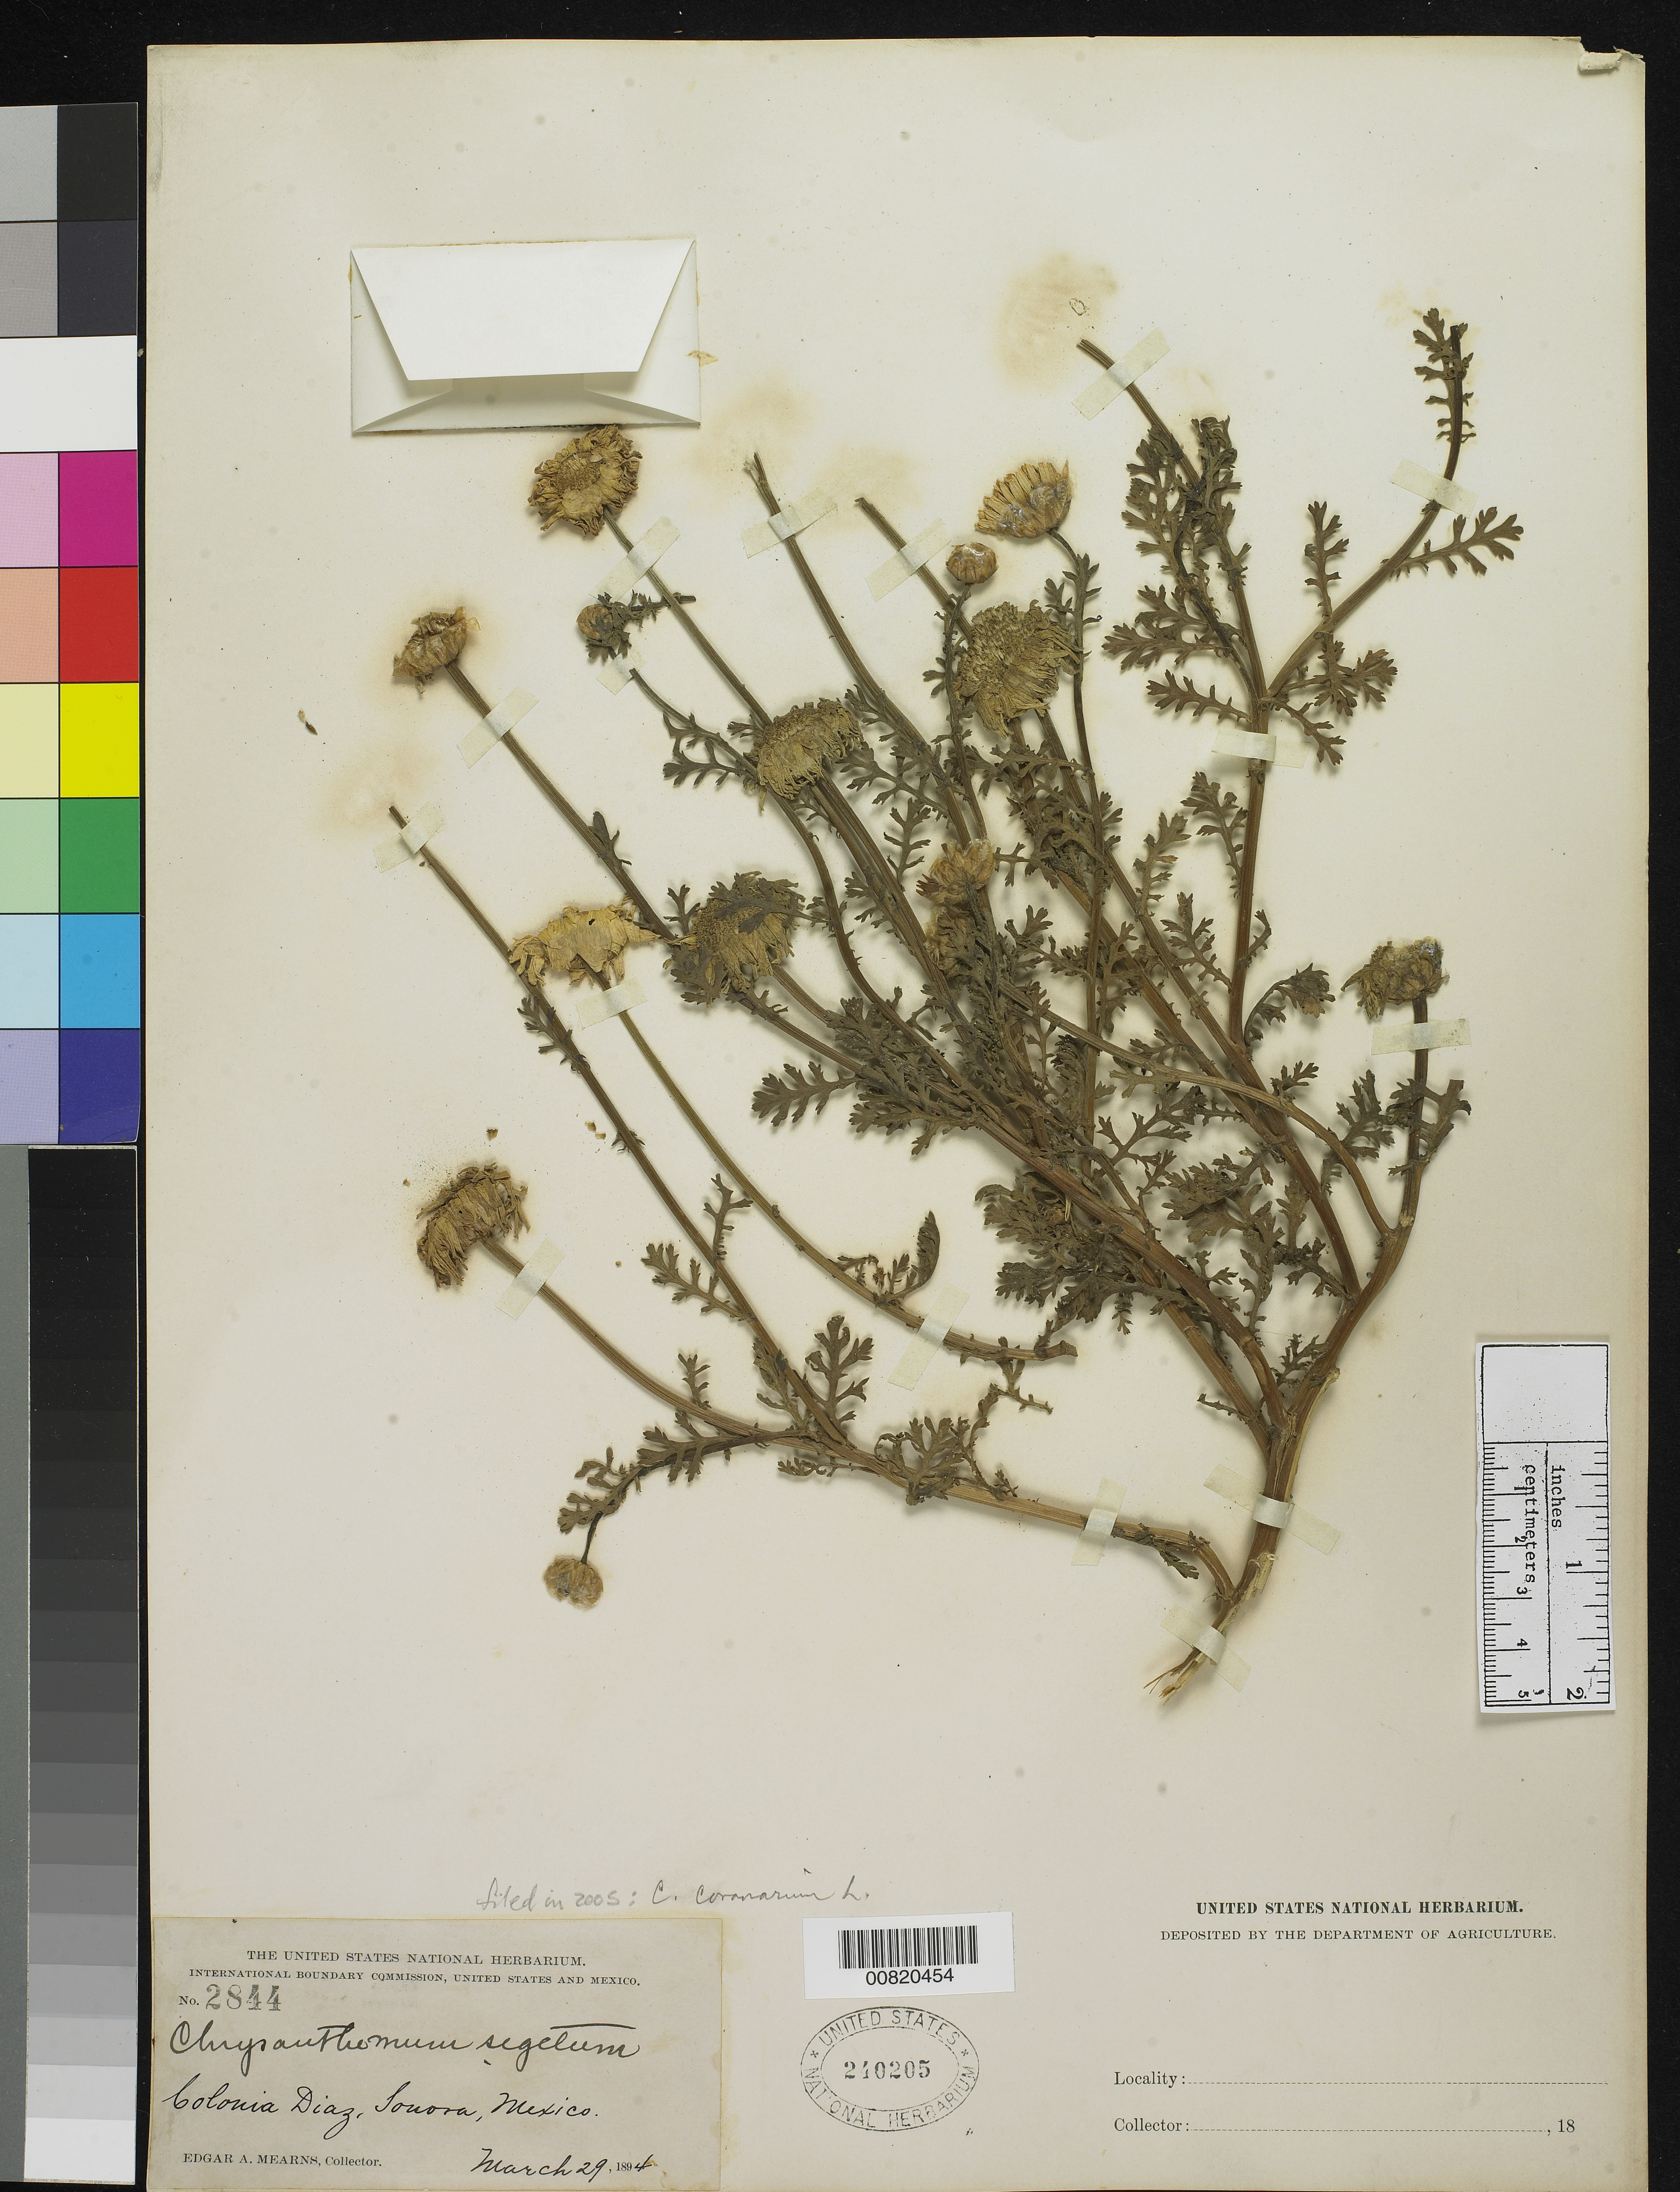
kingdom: Plantae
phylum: Tracheophyta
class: Magnoliopsida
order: Asterales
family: Asteraceae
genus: Chrysanthemum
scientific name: Chrysanthemum coronarium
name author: L.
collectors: E. A. Mearns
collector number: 2844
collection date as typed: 29 Mar 1894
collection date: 1894-03-29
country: Mexico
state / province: Sonora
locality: Colonia Díaz, Sonora.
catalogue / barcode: US 240205